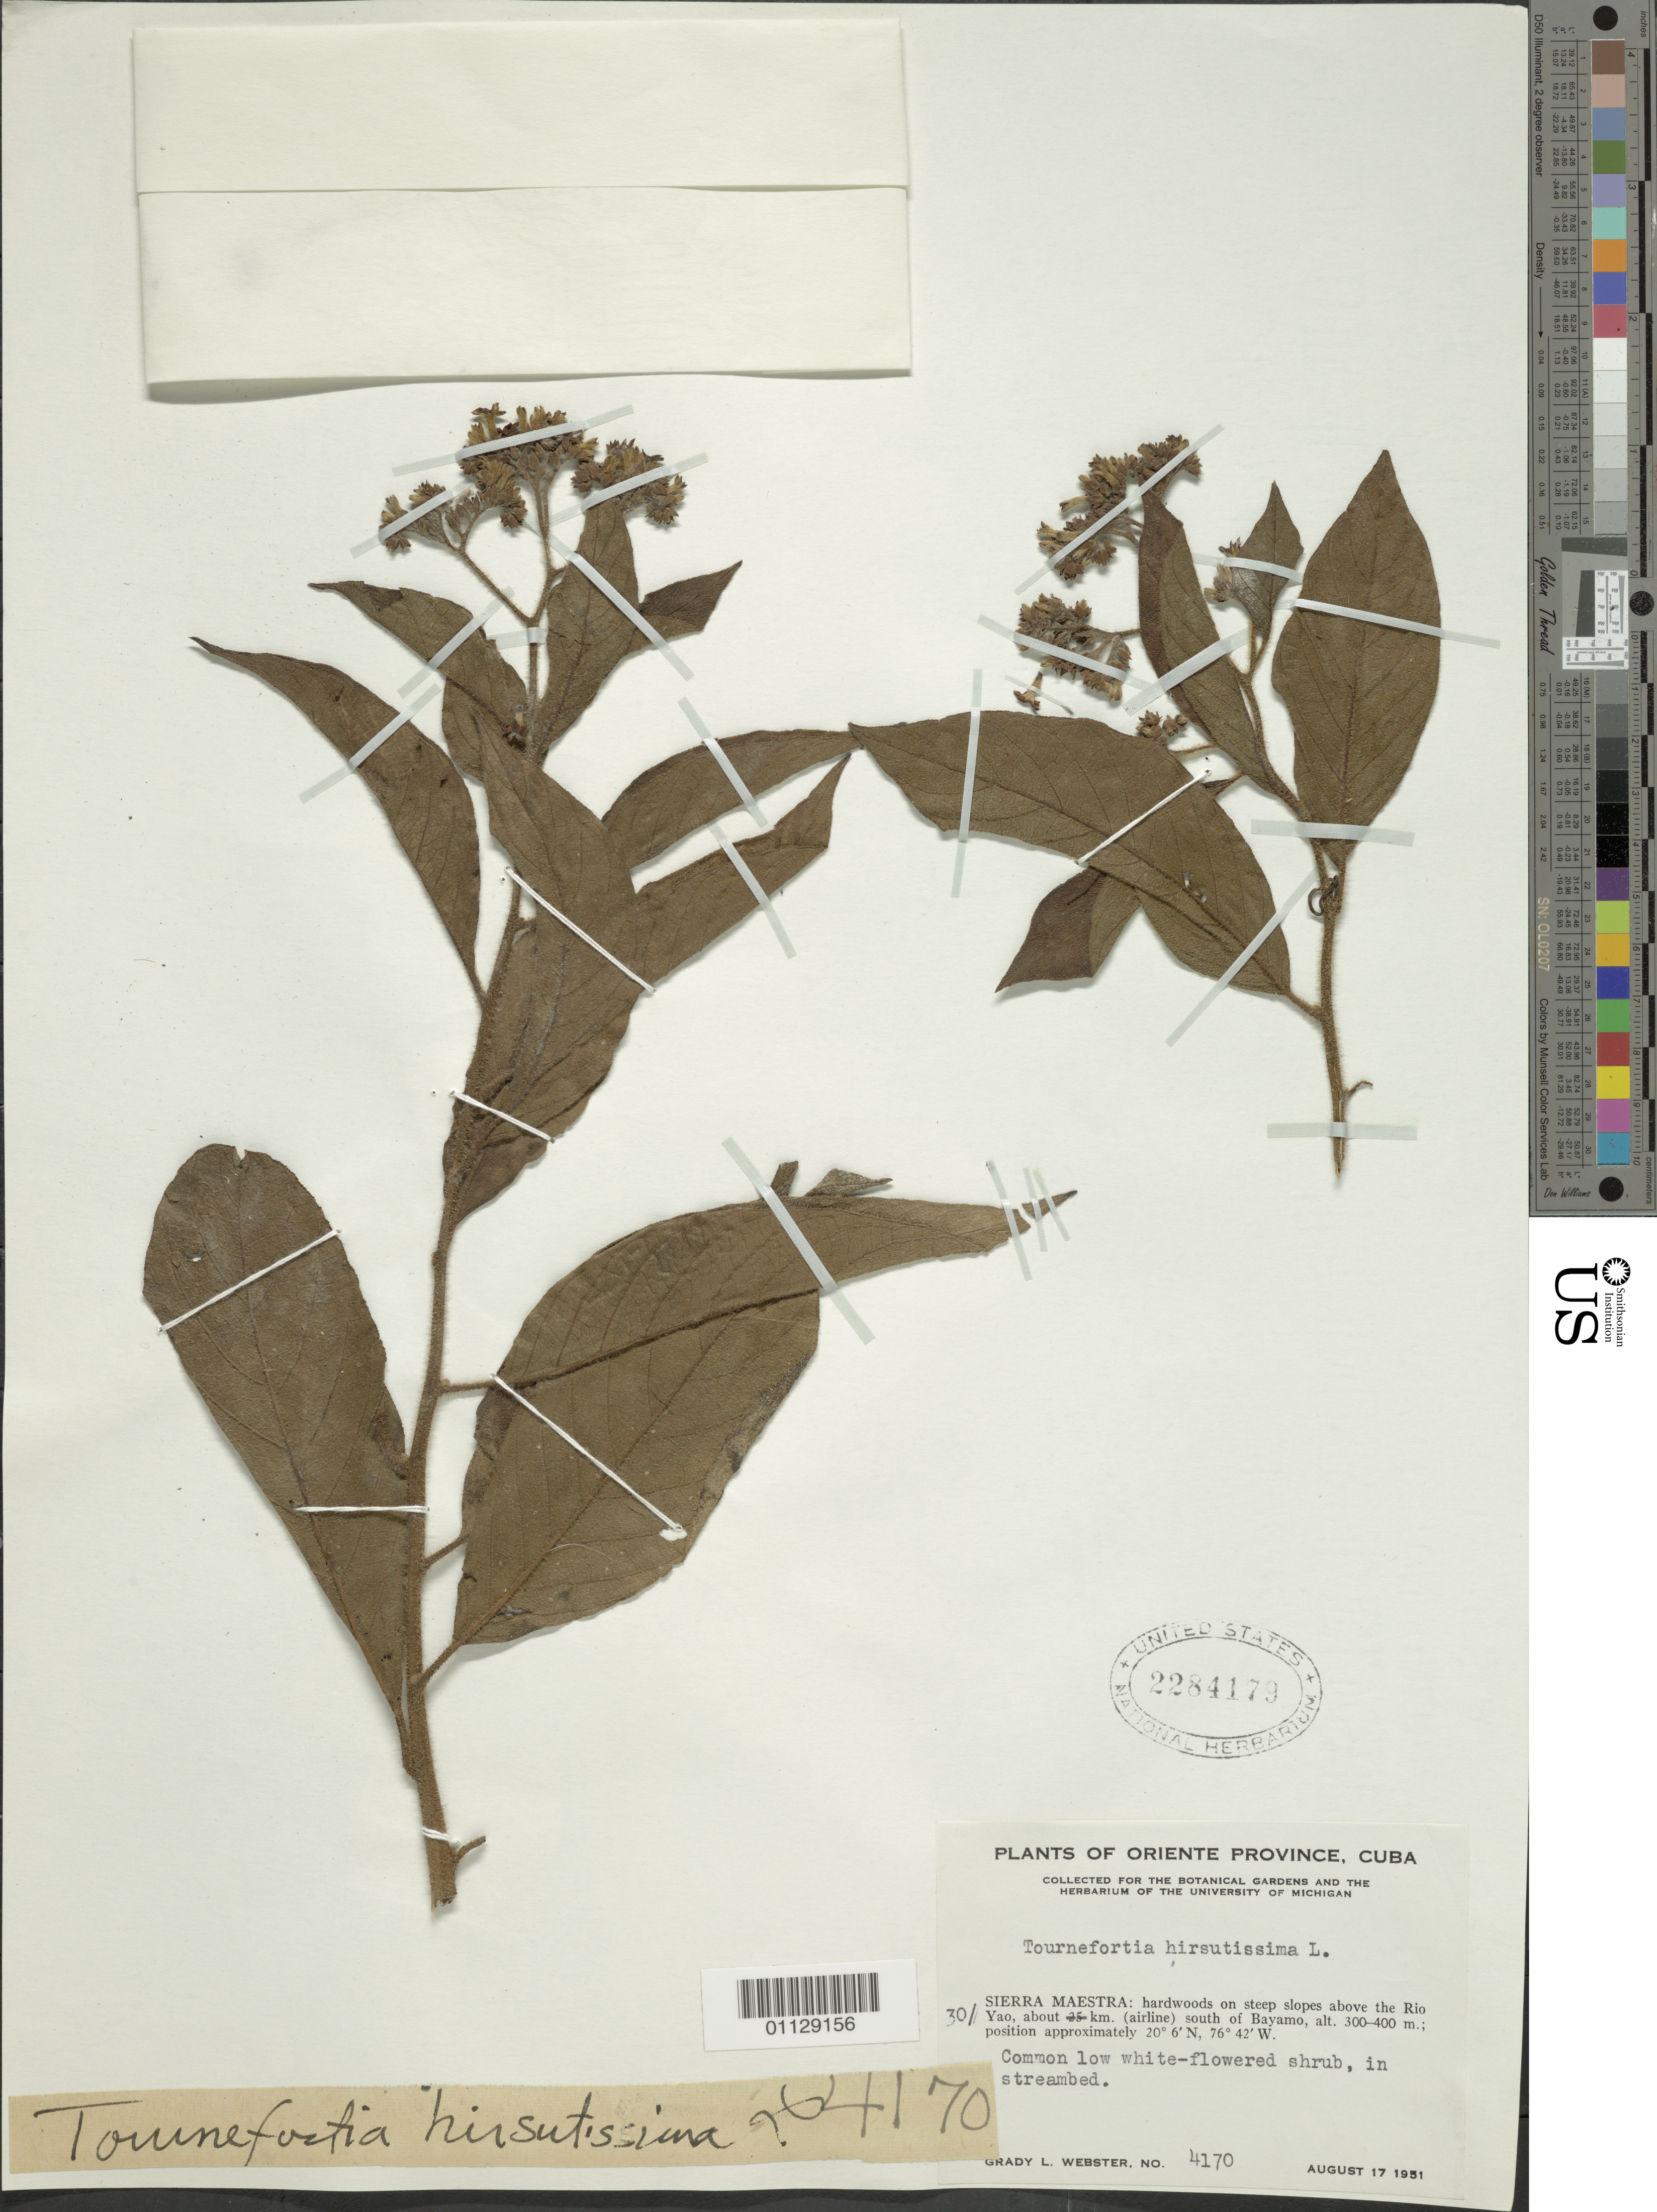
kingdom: Plantae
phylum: Tracheophyta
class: Magnoliopsida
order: Boraginales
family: Heliotropiaceae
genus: Tournefortia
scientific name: Tournefortia hirsutissima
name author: L.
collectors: G. L. Webster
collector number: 4170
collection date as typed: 17 Aug 1951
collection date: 1951-08-17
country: Cuba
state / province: Oriente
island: Cuba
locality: Sierra Maestra: hardwoods on steep slopes above the Rio Yao, south of Bayamo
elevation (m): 300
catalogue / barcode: US 2284179